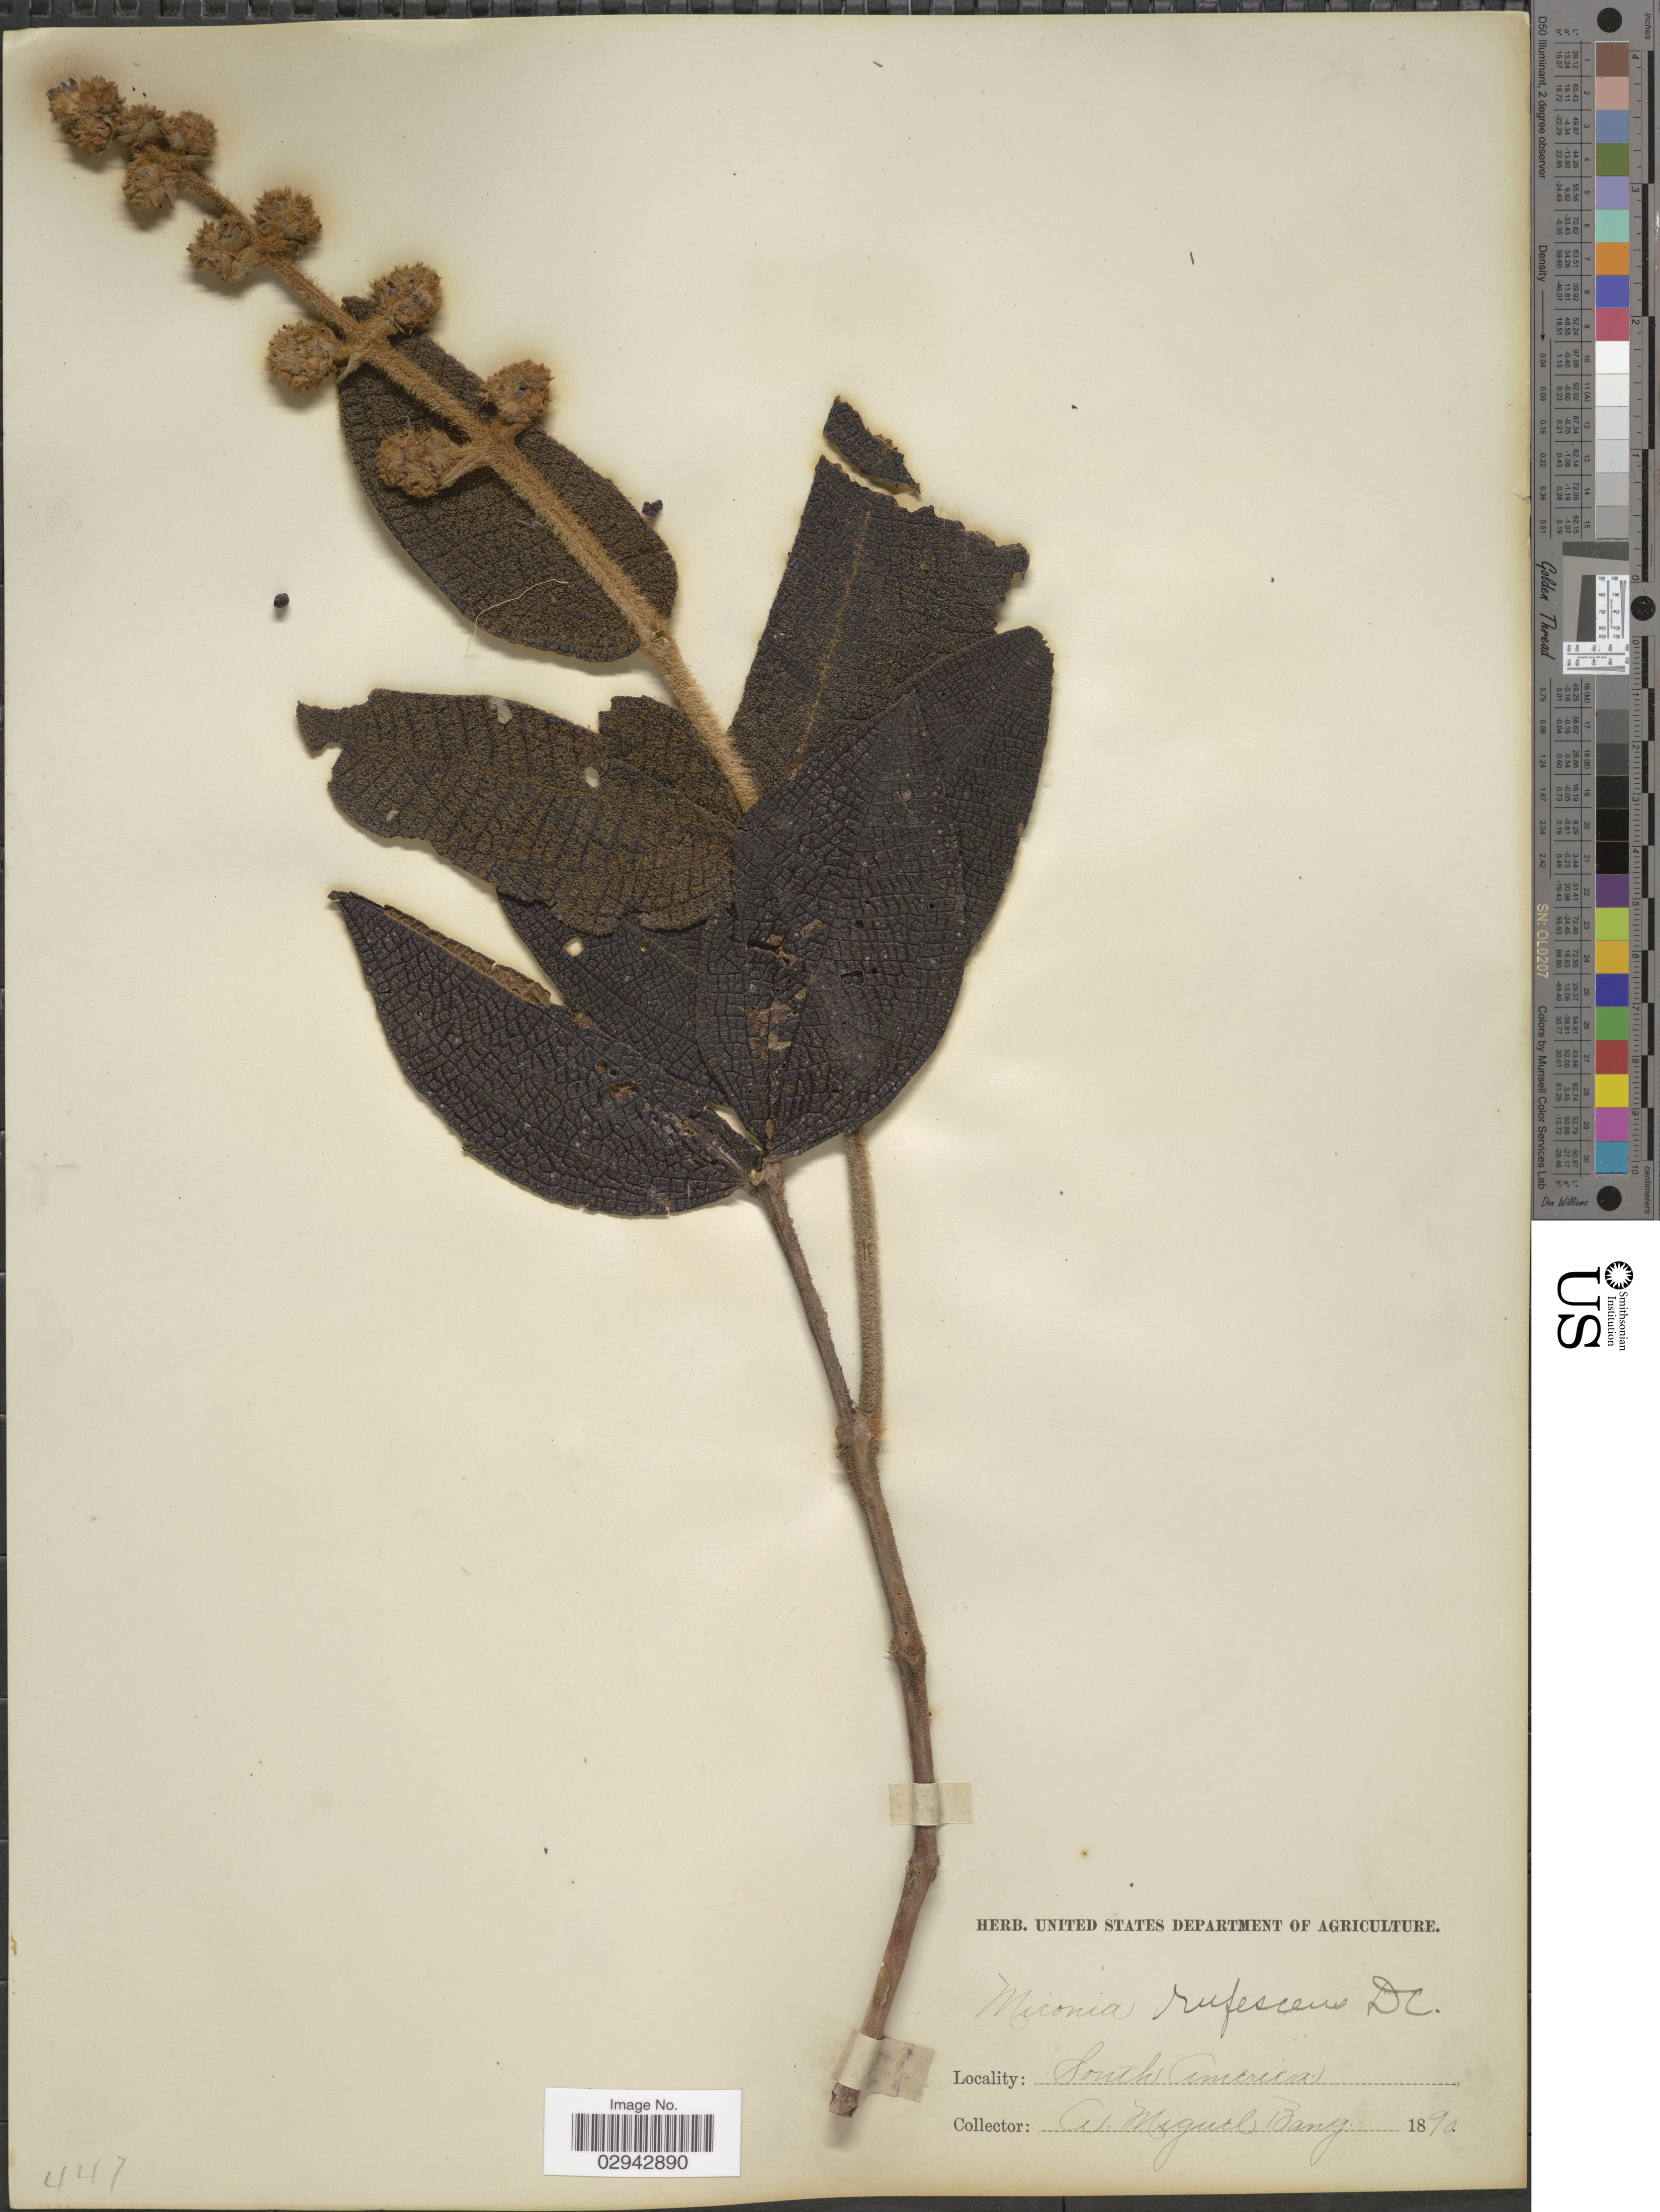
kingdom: Plantae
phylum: Tracheophyta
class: Magnoliopsida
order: Myrtales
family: Melastomataceae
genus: Miconia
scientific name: Miconia rufescens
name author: (Aubl.) DC.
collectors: M. Bang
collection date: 1890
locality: South America.